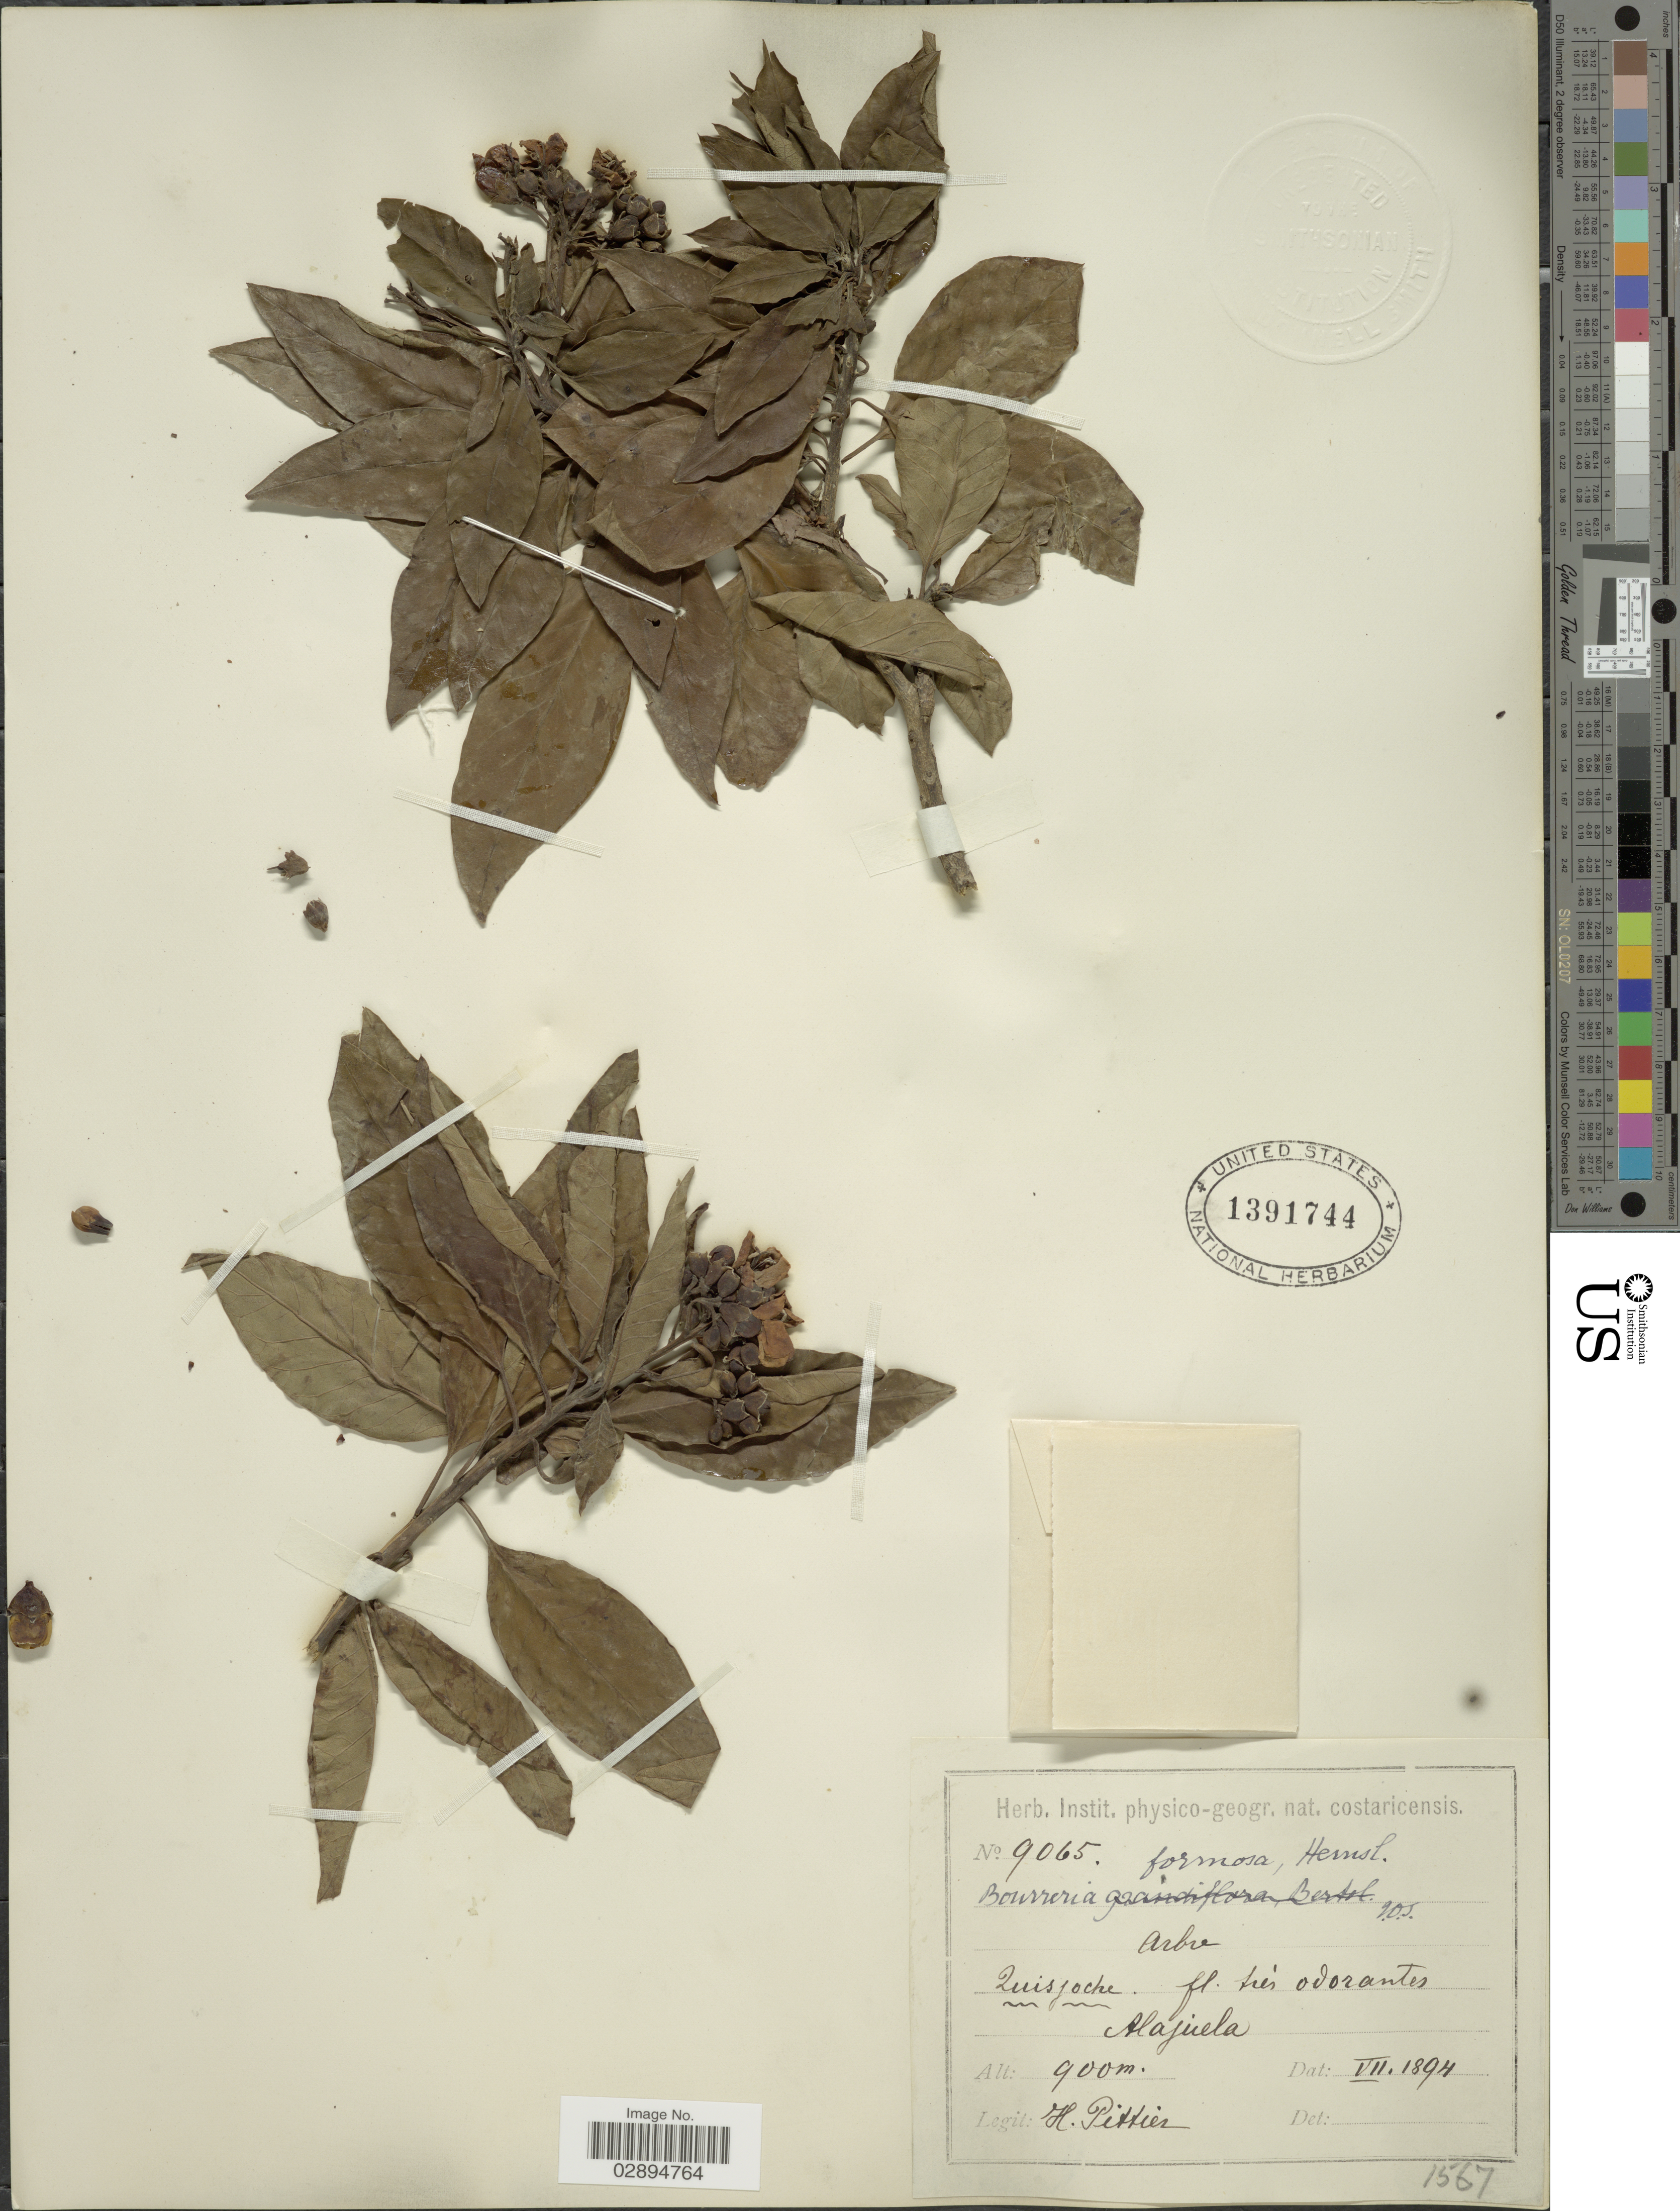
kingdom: Plantae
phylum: Tracheophyta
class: Magnoliopsida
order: Boraginales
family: Ehretiaceae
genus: Bourreria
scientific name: Bourreria formosa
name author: (A. DC.) Hemsl.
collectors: H. F. Pittier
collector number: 9065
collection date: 1894-07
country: Costa Rica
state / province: Alajuela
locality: Alajuela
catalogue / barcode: US 1391744